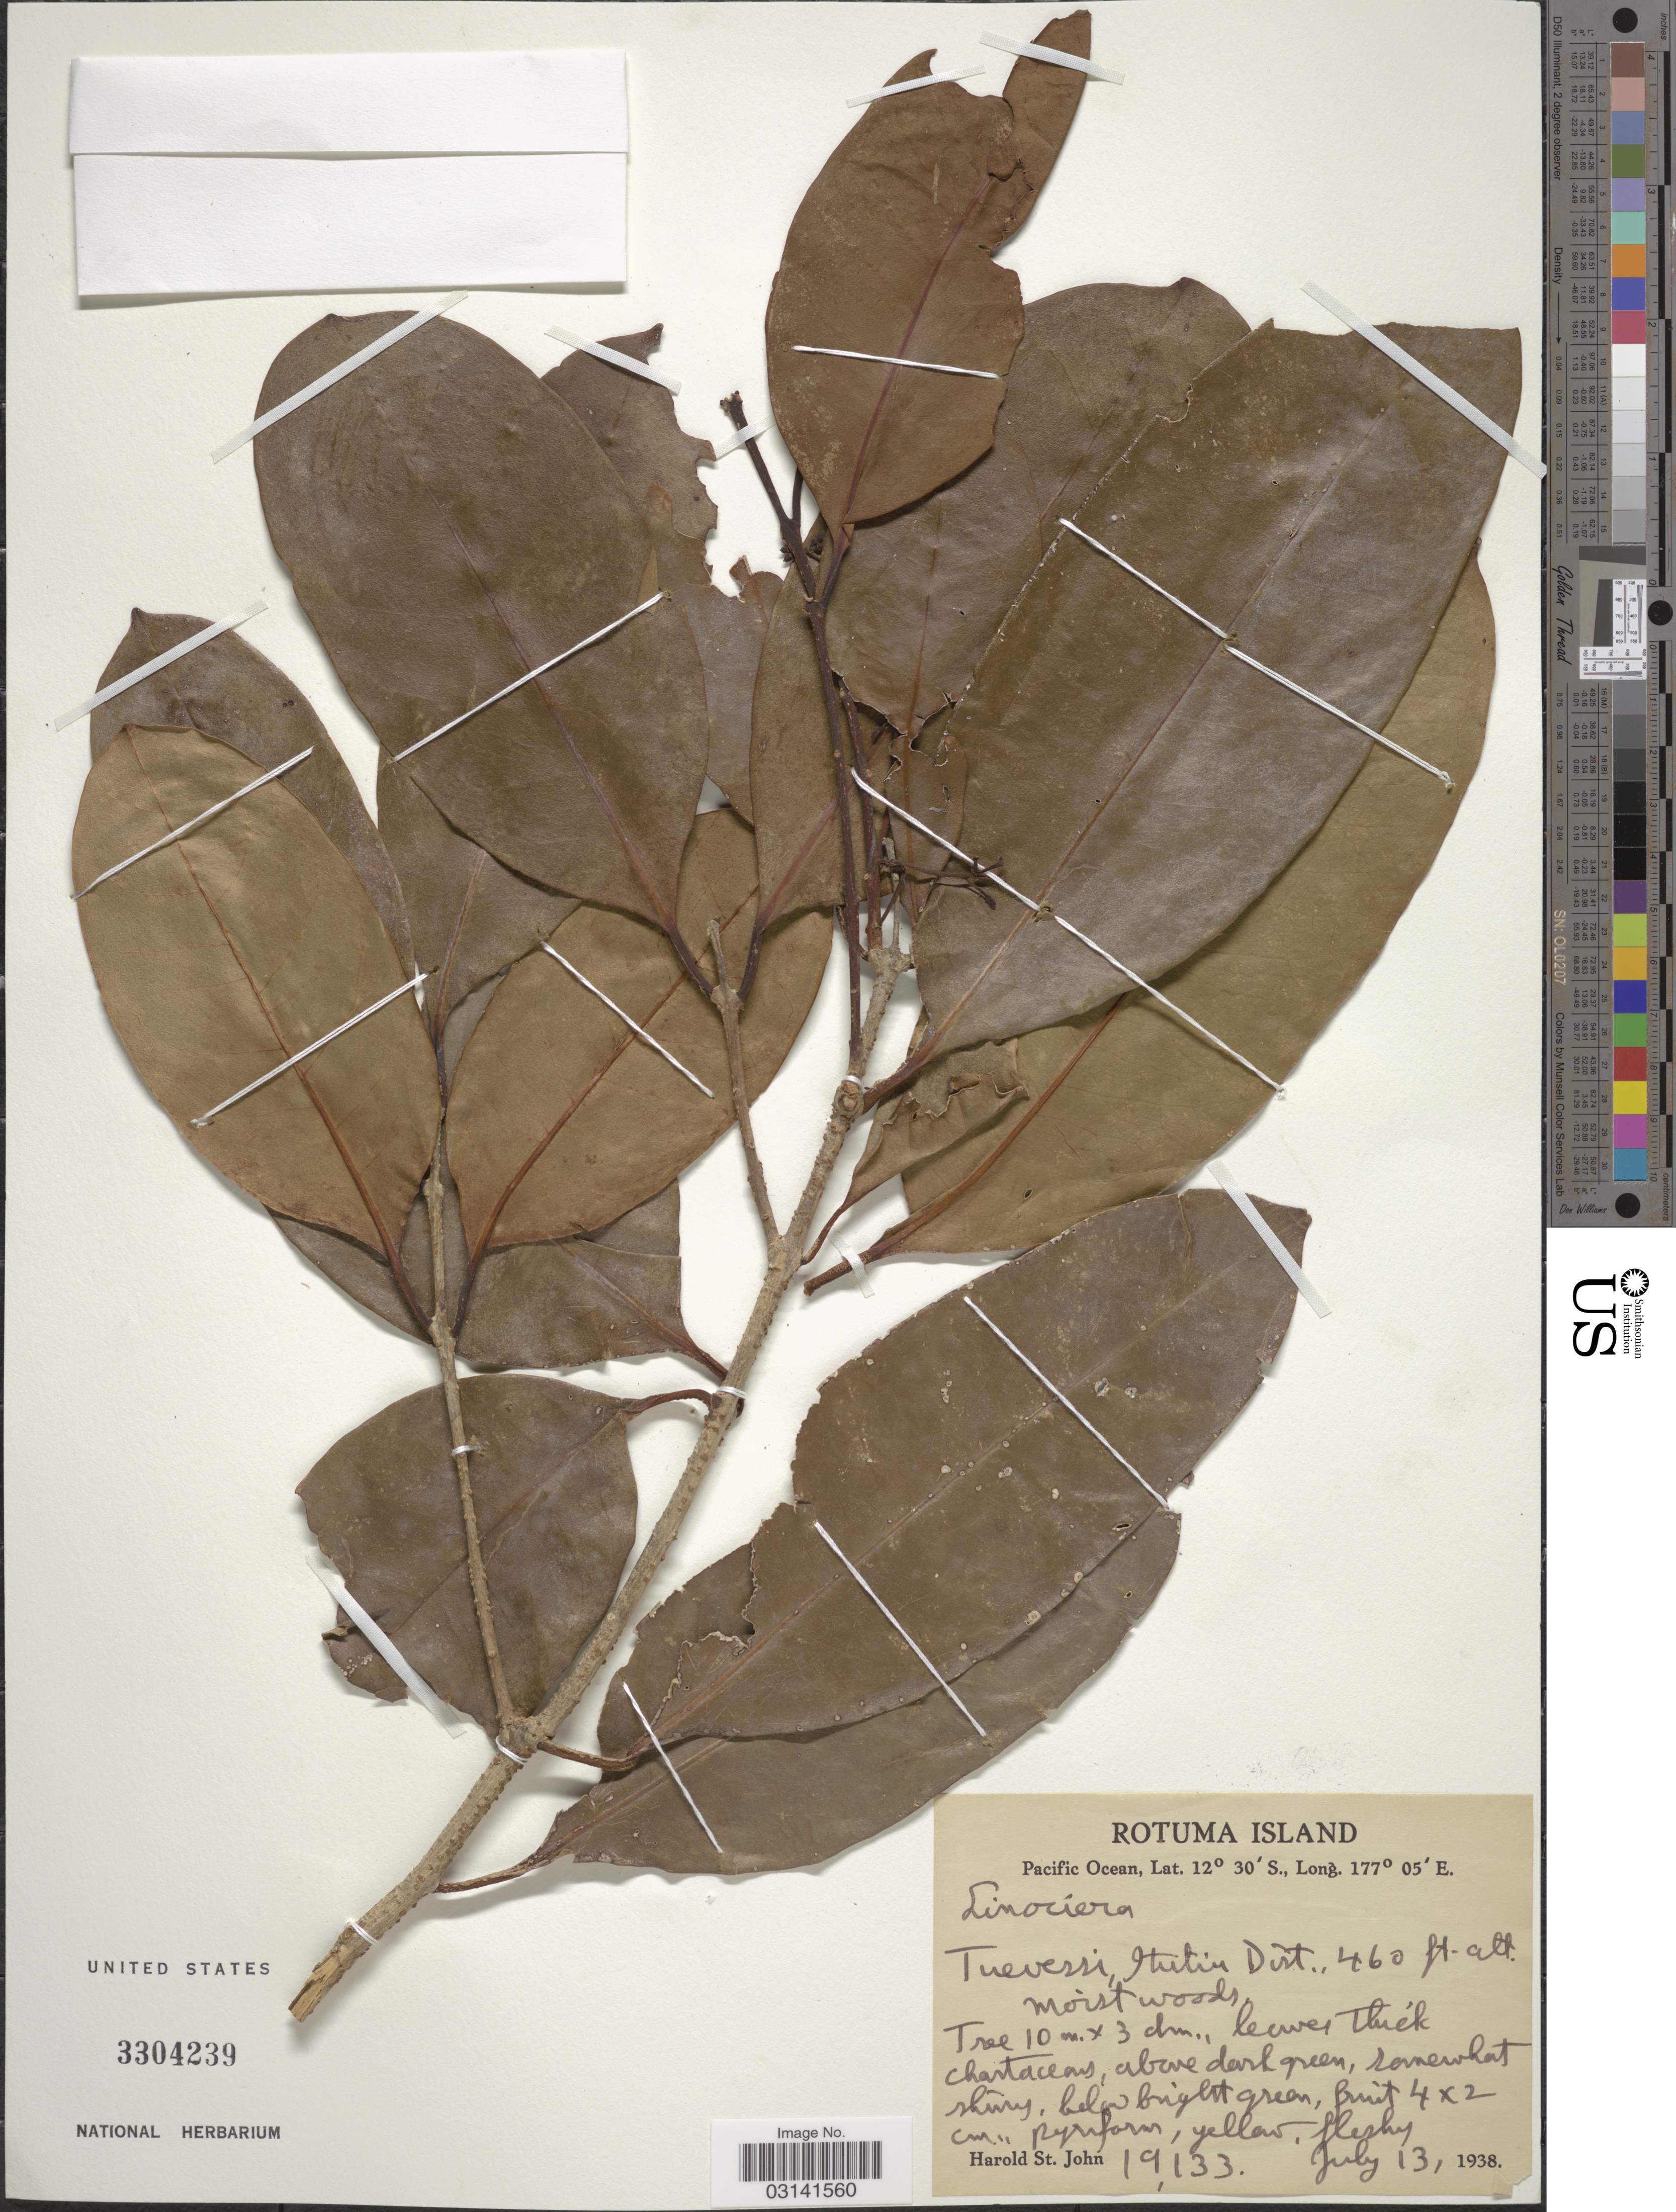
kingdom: Plantae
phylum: Tracheophyta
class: Magnoliopsida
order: Lamiales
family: Oleaceae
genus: Chionanthus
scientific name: Chionanthus sp.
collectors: H. St. John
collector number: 19133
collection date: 1938-07-13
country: Fiji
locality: Rotuma Island. Pacific Ocean. Tueverri [interpreted], Ituitiu [interpreted] Dist.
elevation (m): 140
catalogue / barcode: US 3304239